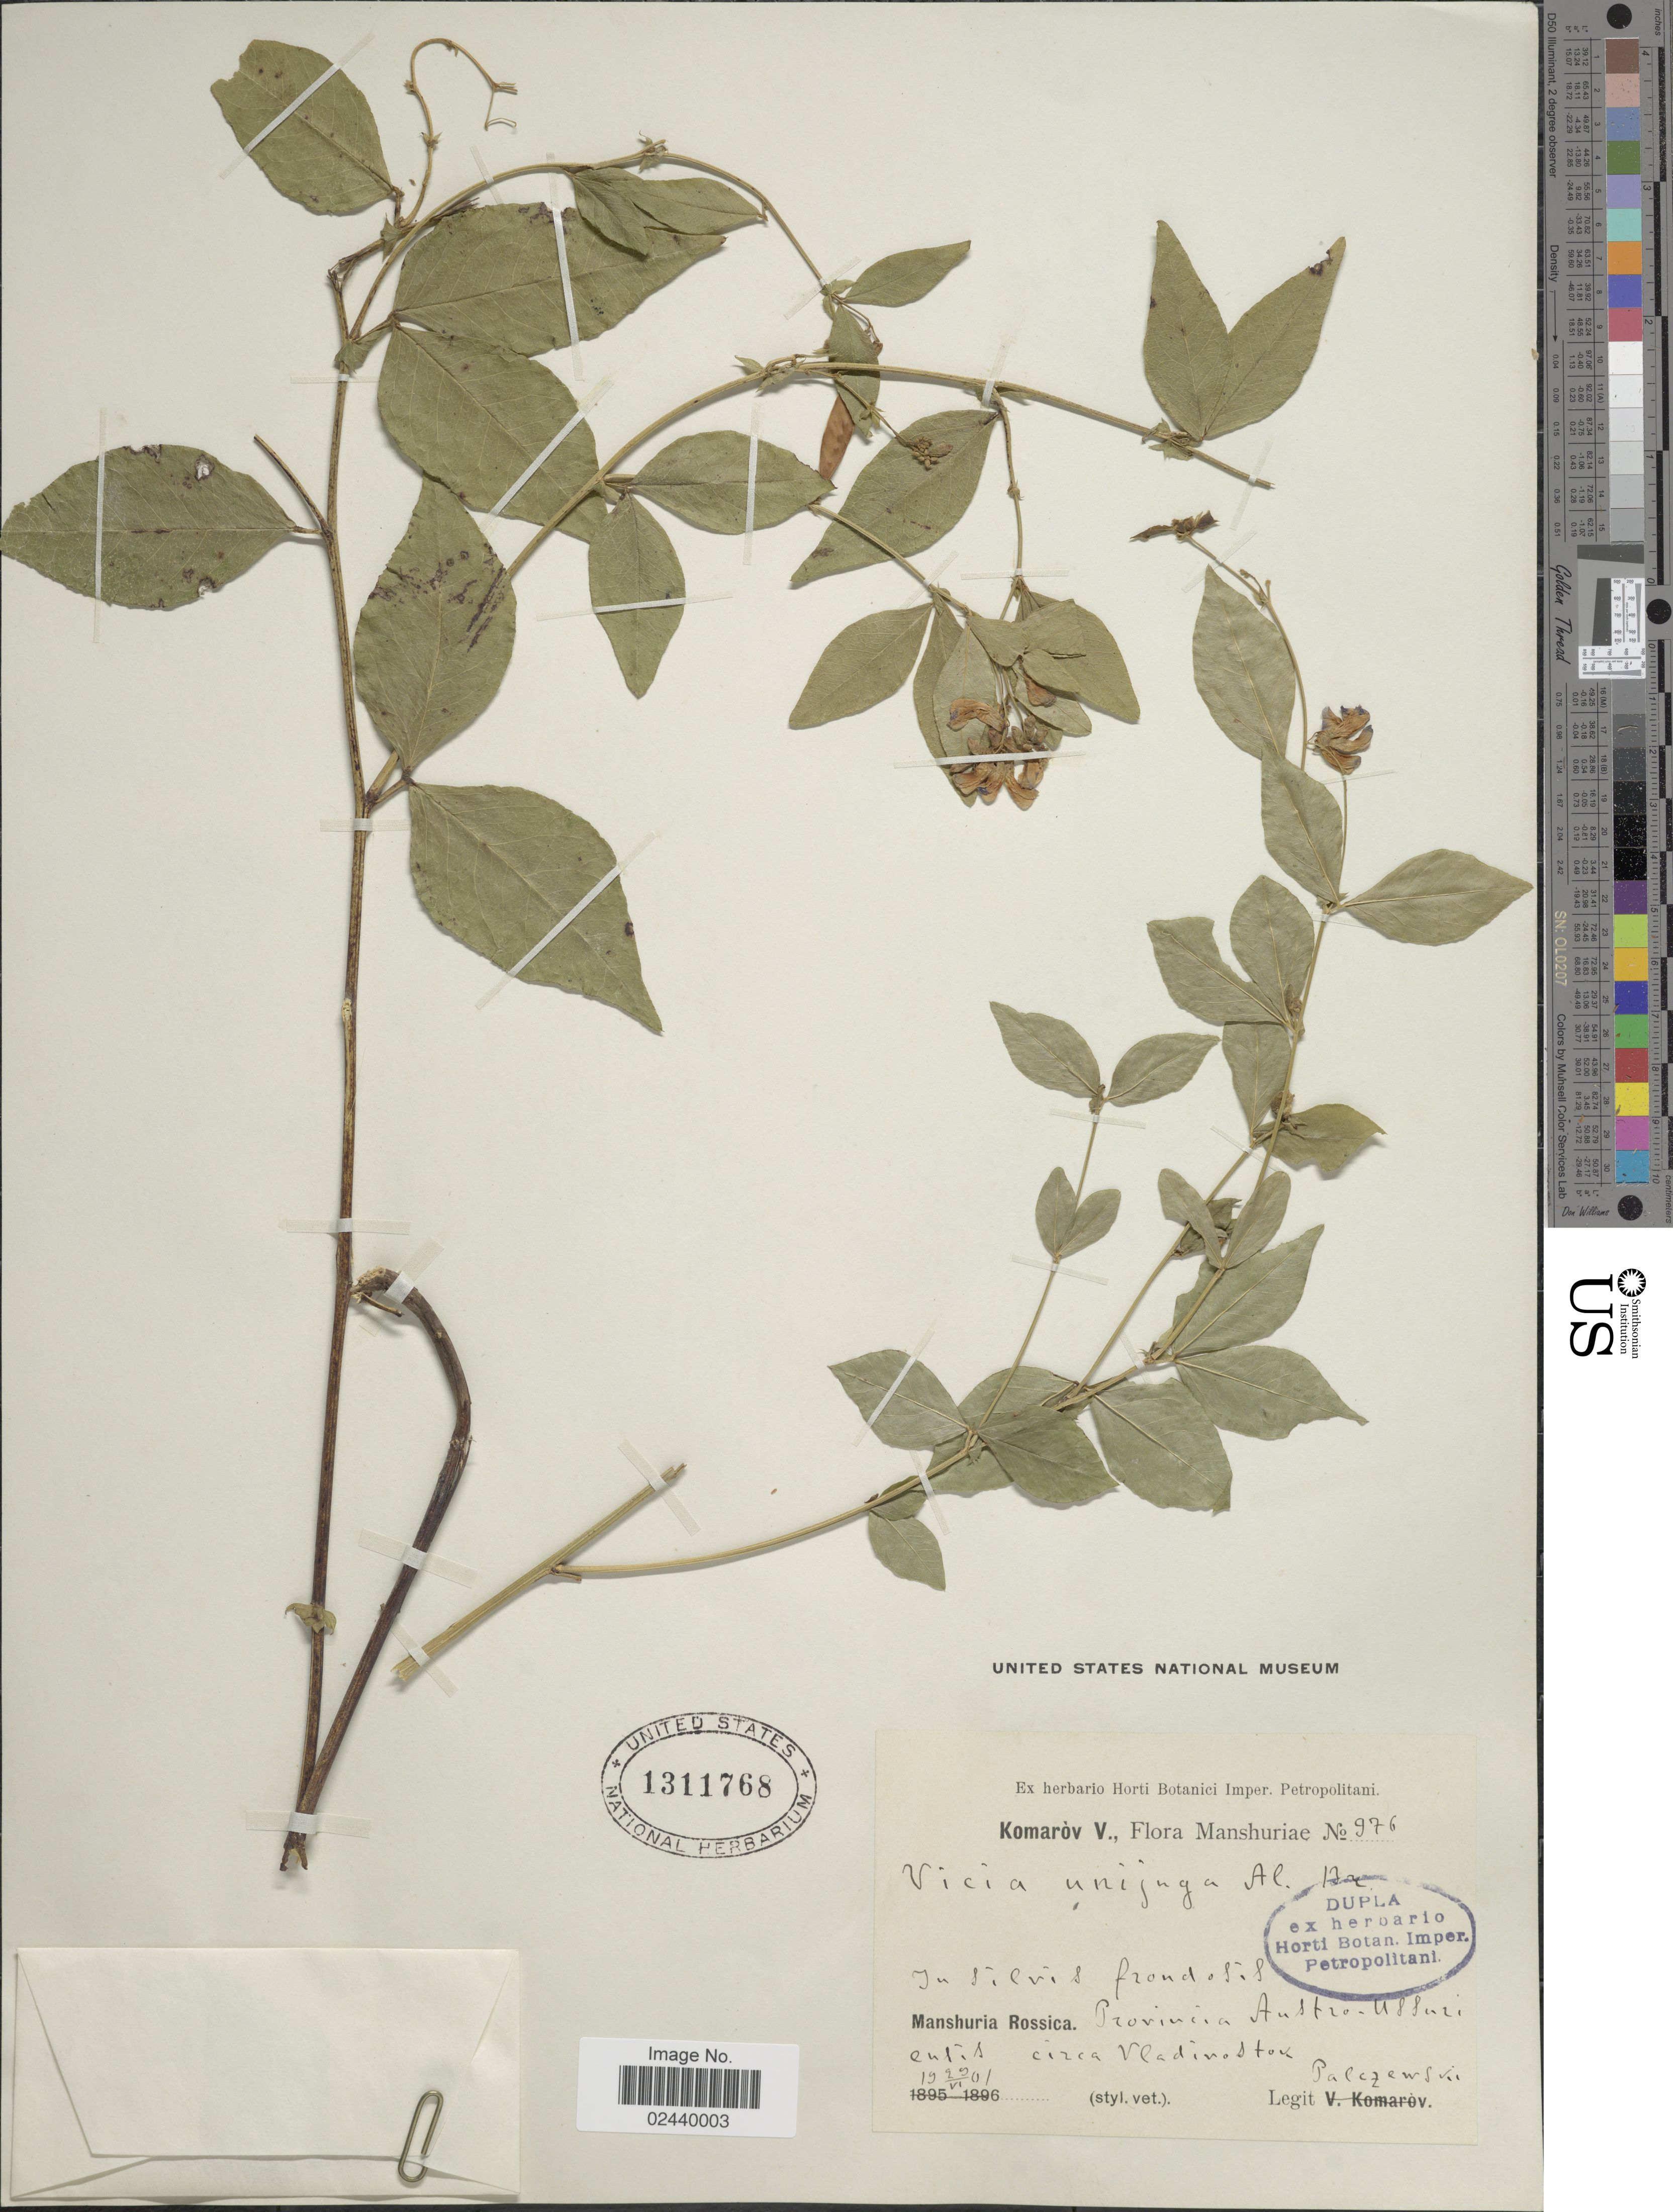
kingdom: Plantae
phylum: Tracheophyta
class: Magnoliopsida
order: Fabales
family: Fabaceae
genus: Vicia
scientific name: Vicia unijuga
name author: A. Braun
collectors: Palchevsky, A. K.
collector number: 976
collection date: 1901-06-29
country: Russian Federation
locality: Manshuriae, In silvis frond [illegible text] Manshuria Rossica. provincia Austro-Assuri eutis circa Vladivostok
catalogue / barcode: US 1311768